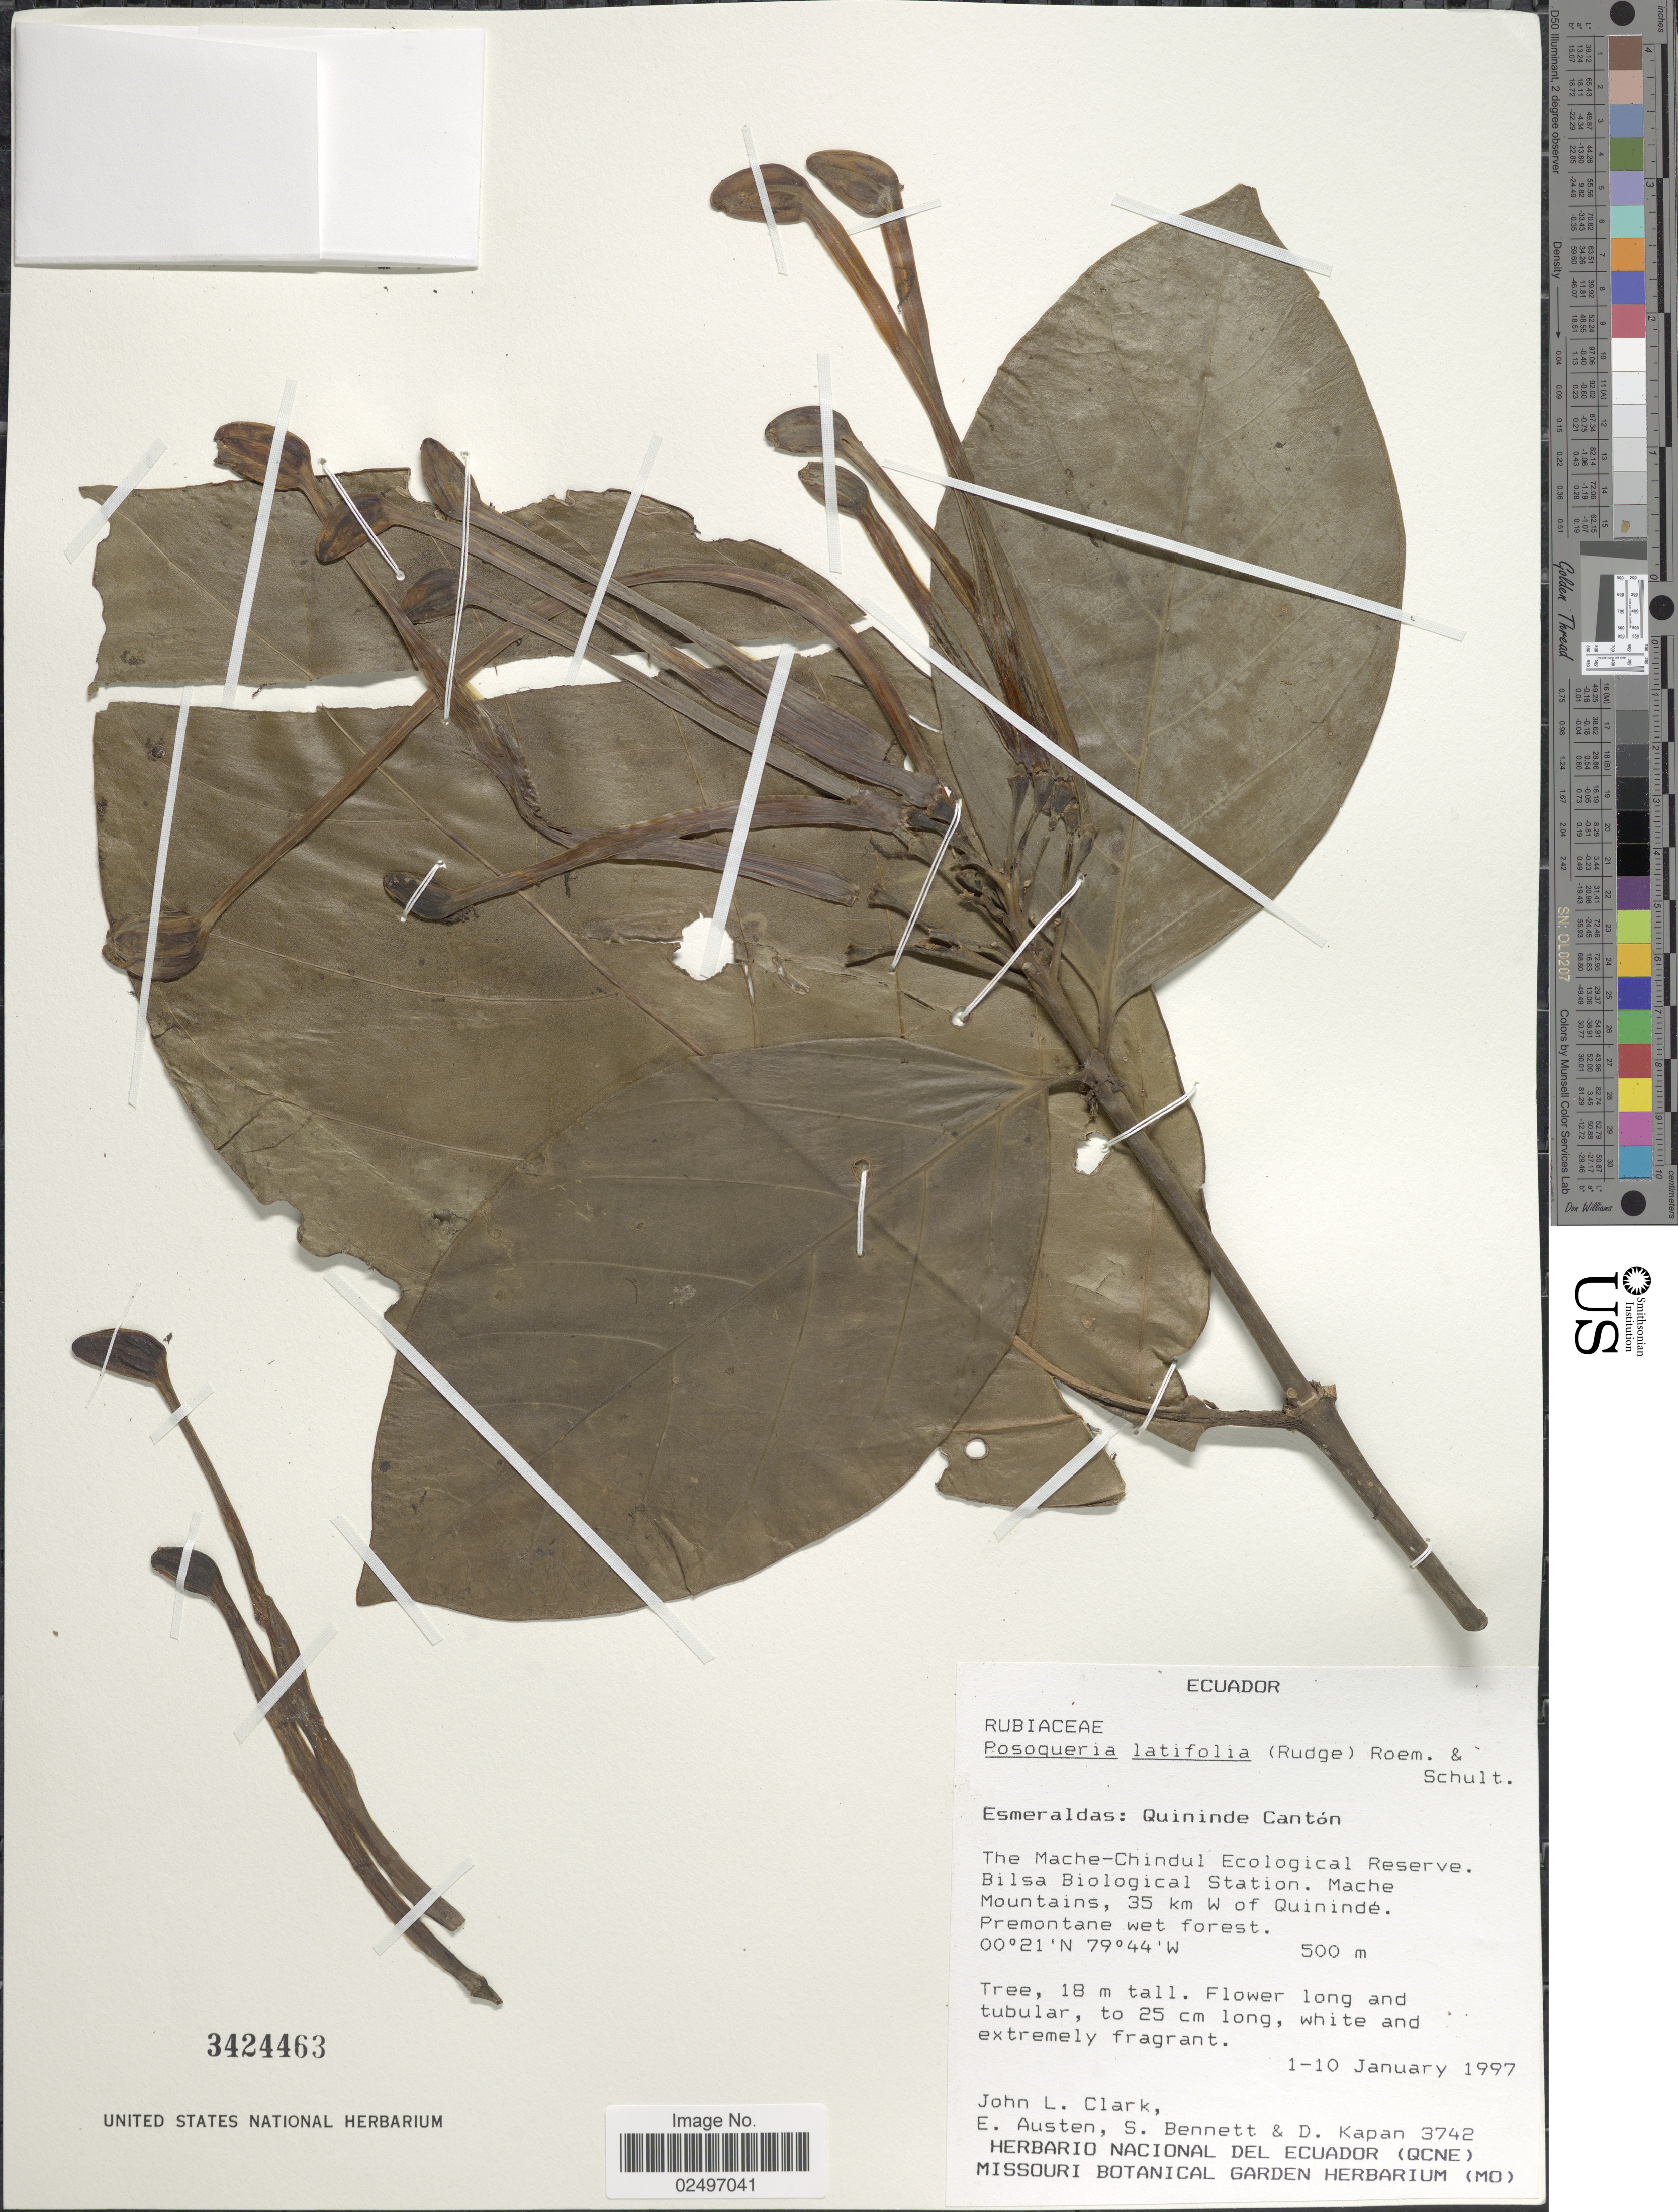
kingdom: Plantae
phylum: Tracheophyta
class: Magnoliopsida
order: Gentianales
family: Rubiaceae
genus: Posoqueria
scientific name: Posoqueria latifolia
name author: (Rudge) Roem. & Schult.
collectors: J. L. Clark, E. Austen, S. Bennett & D. Kapan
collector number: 3742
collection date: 1997-01-01/1997-01-10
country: Ecuador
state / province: Esmeraldas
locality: Quininde Cantón, The Mache-Chindul Ecological Reserve. Bilsa Biological Station. Mache Mountains, 35 km W of Quinindé. Premontane wet forest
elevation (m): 500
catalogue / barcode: US 3424463